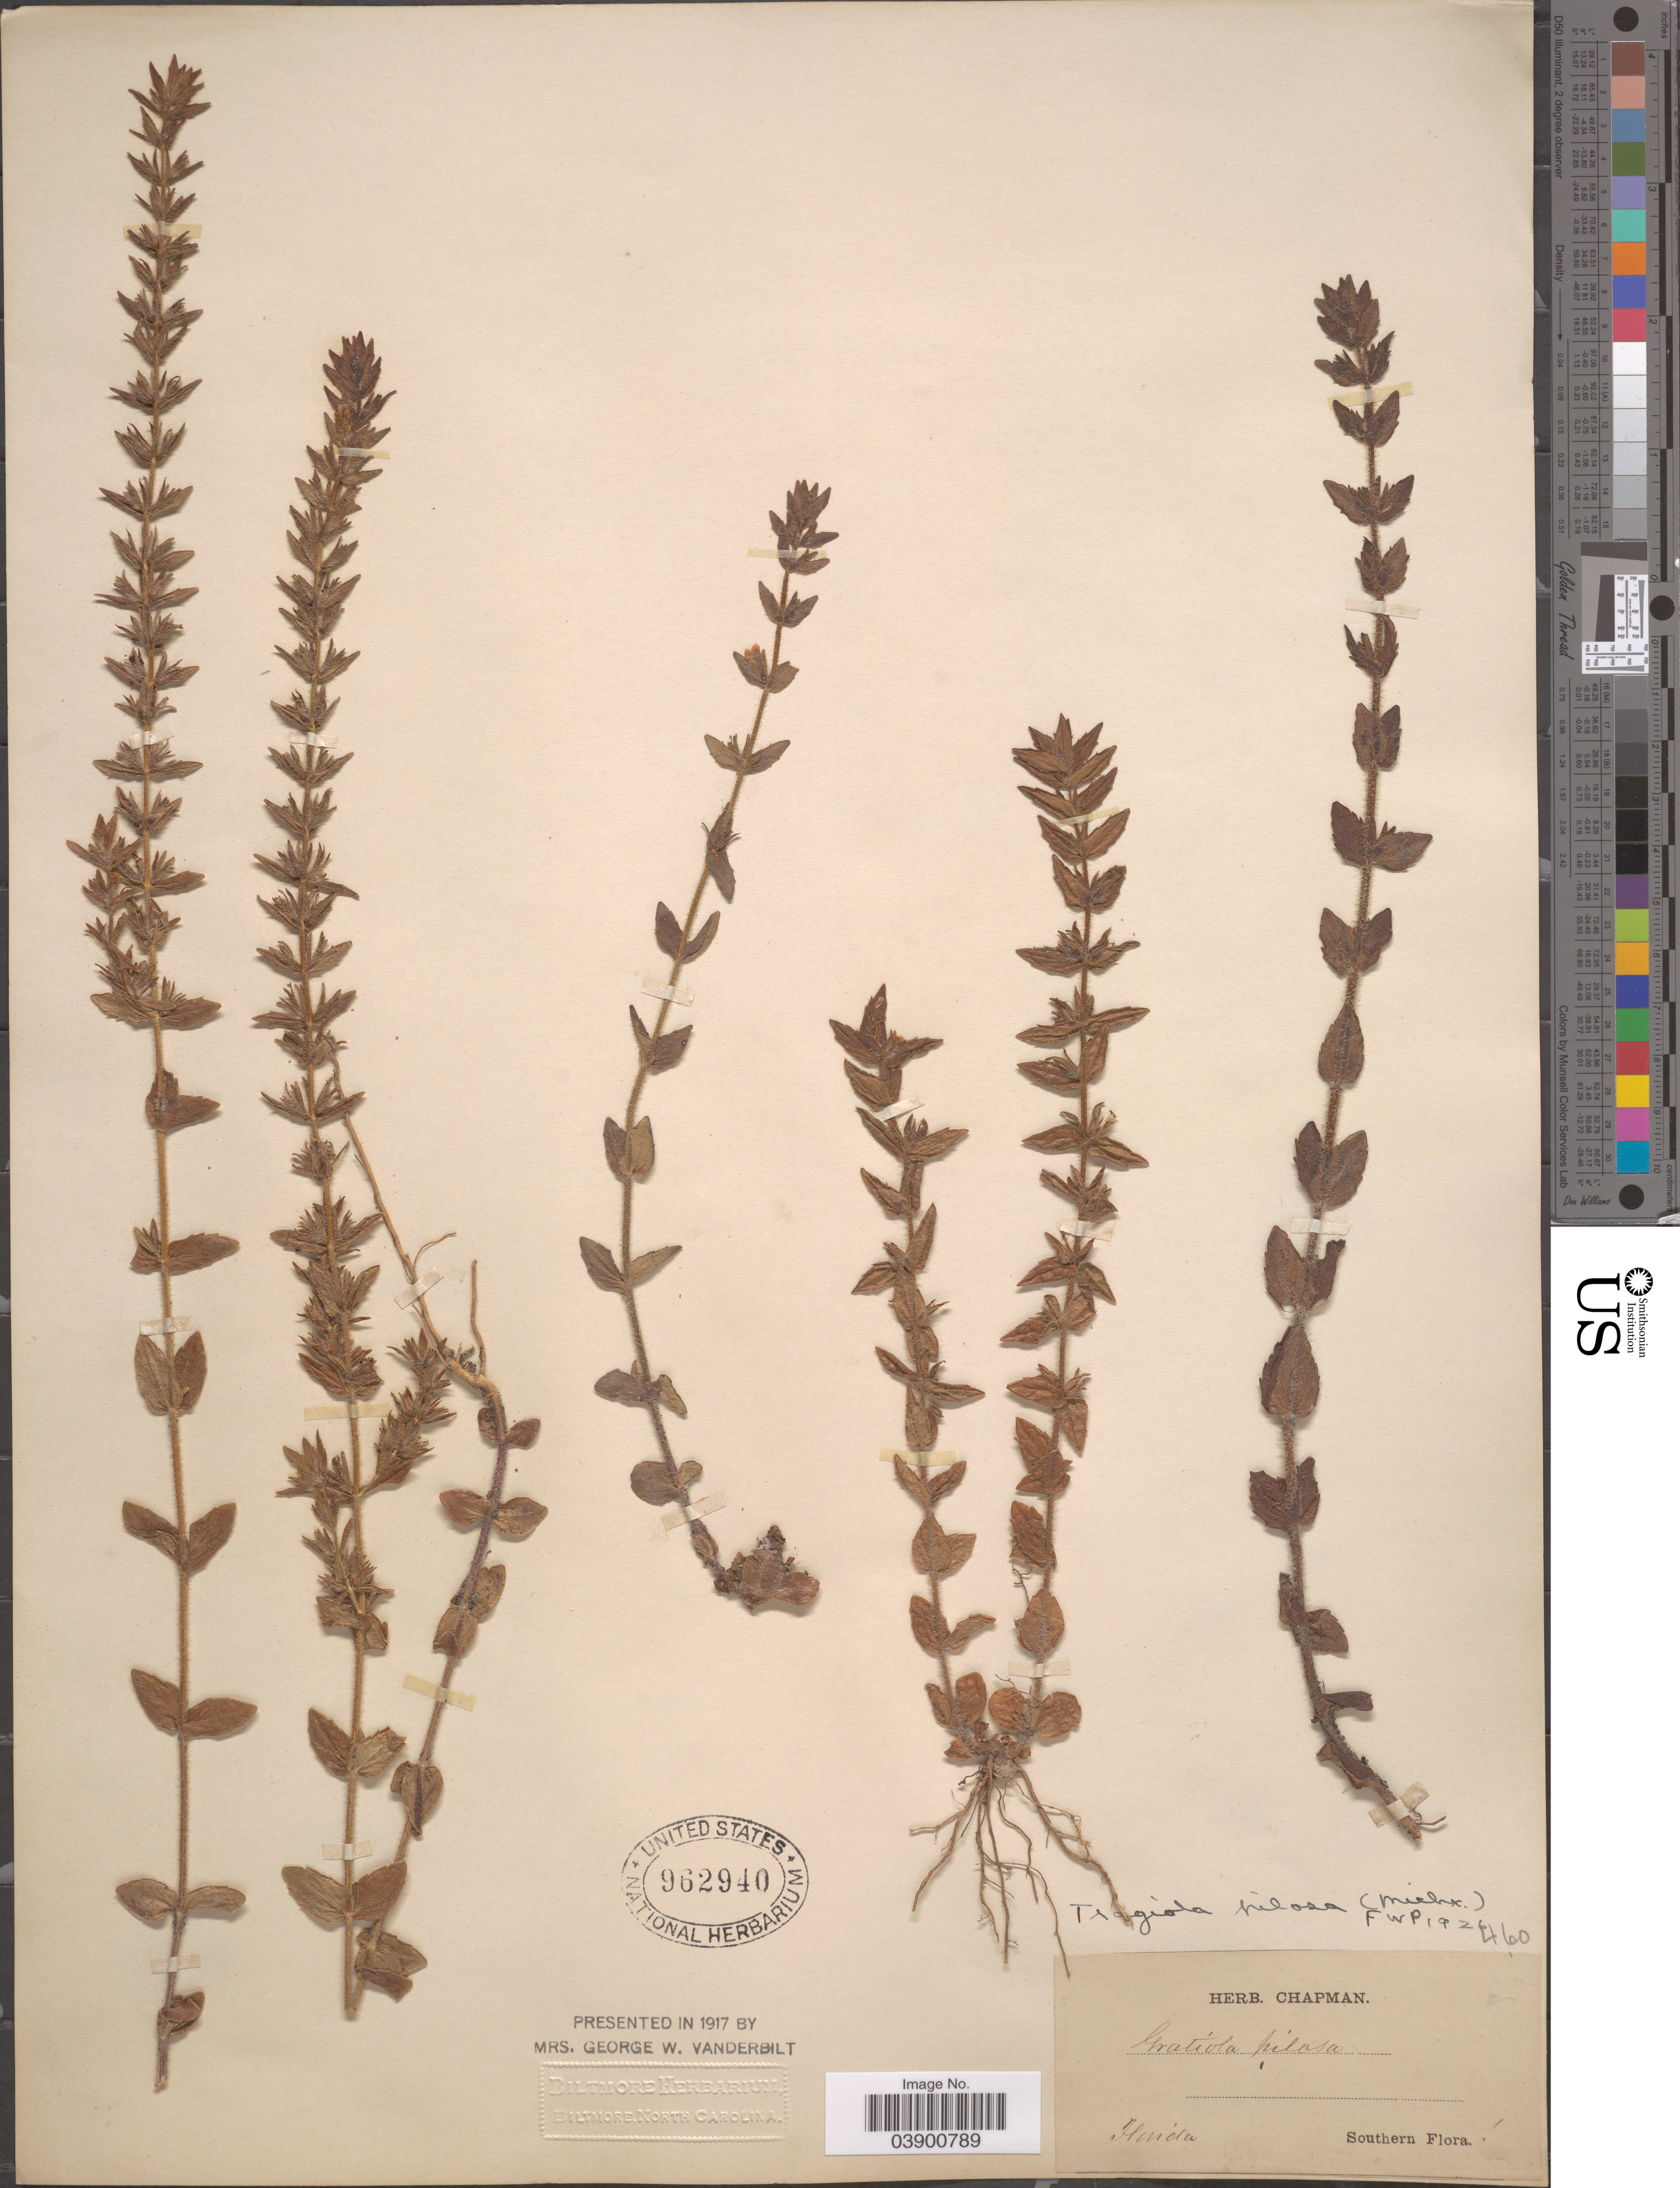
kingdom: Plantae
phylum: Tracheophyta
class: Magnoliopsida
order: Lamiales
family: Plantaginaceae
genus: Gratiola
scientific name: Gratiola pilosa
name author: Michx.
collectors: ex herb. Chapman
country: United States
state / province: Florida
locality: Southern.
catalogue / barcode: US 962940